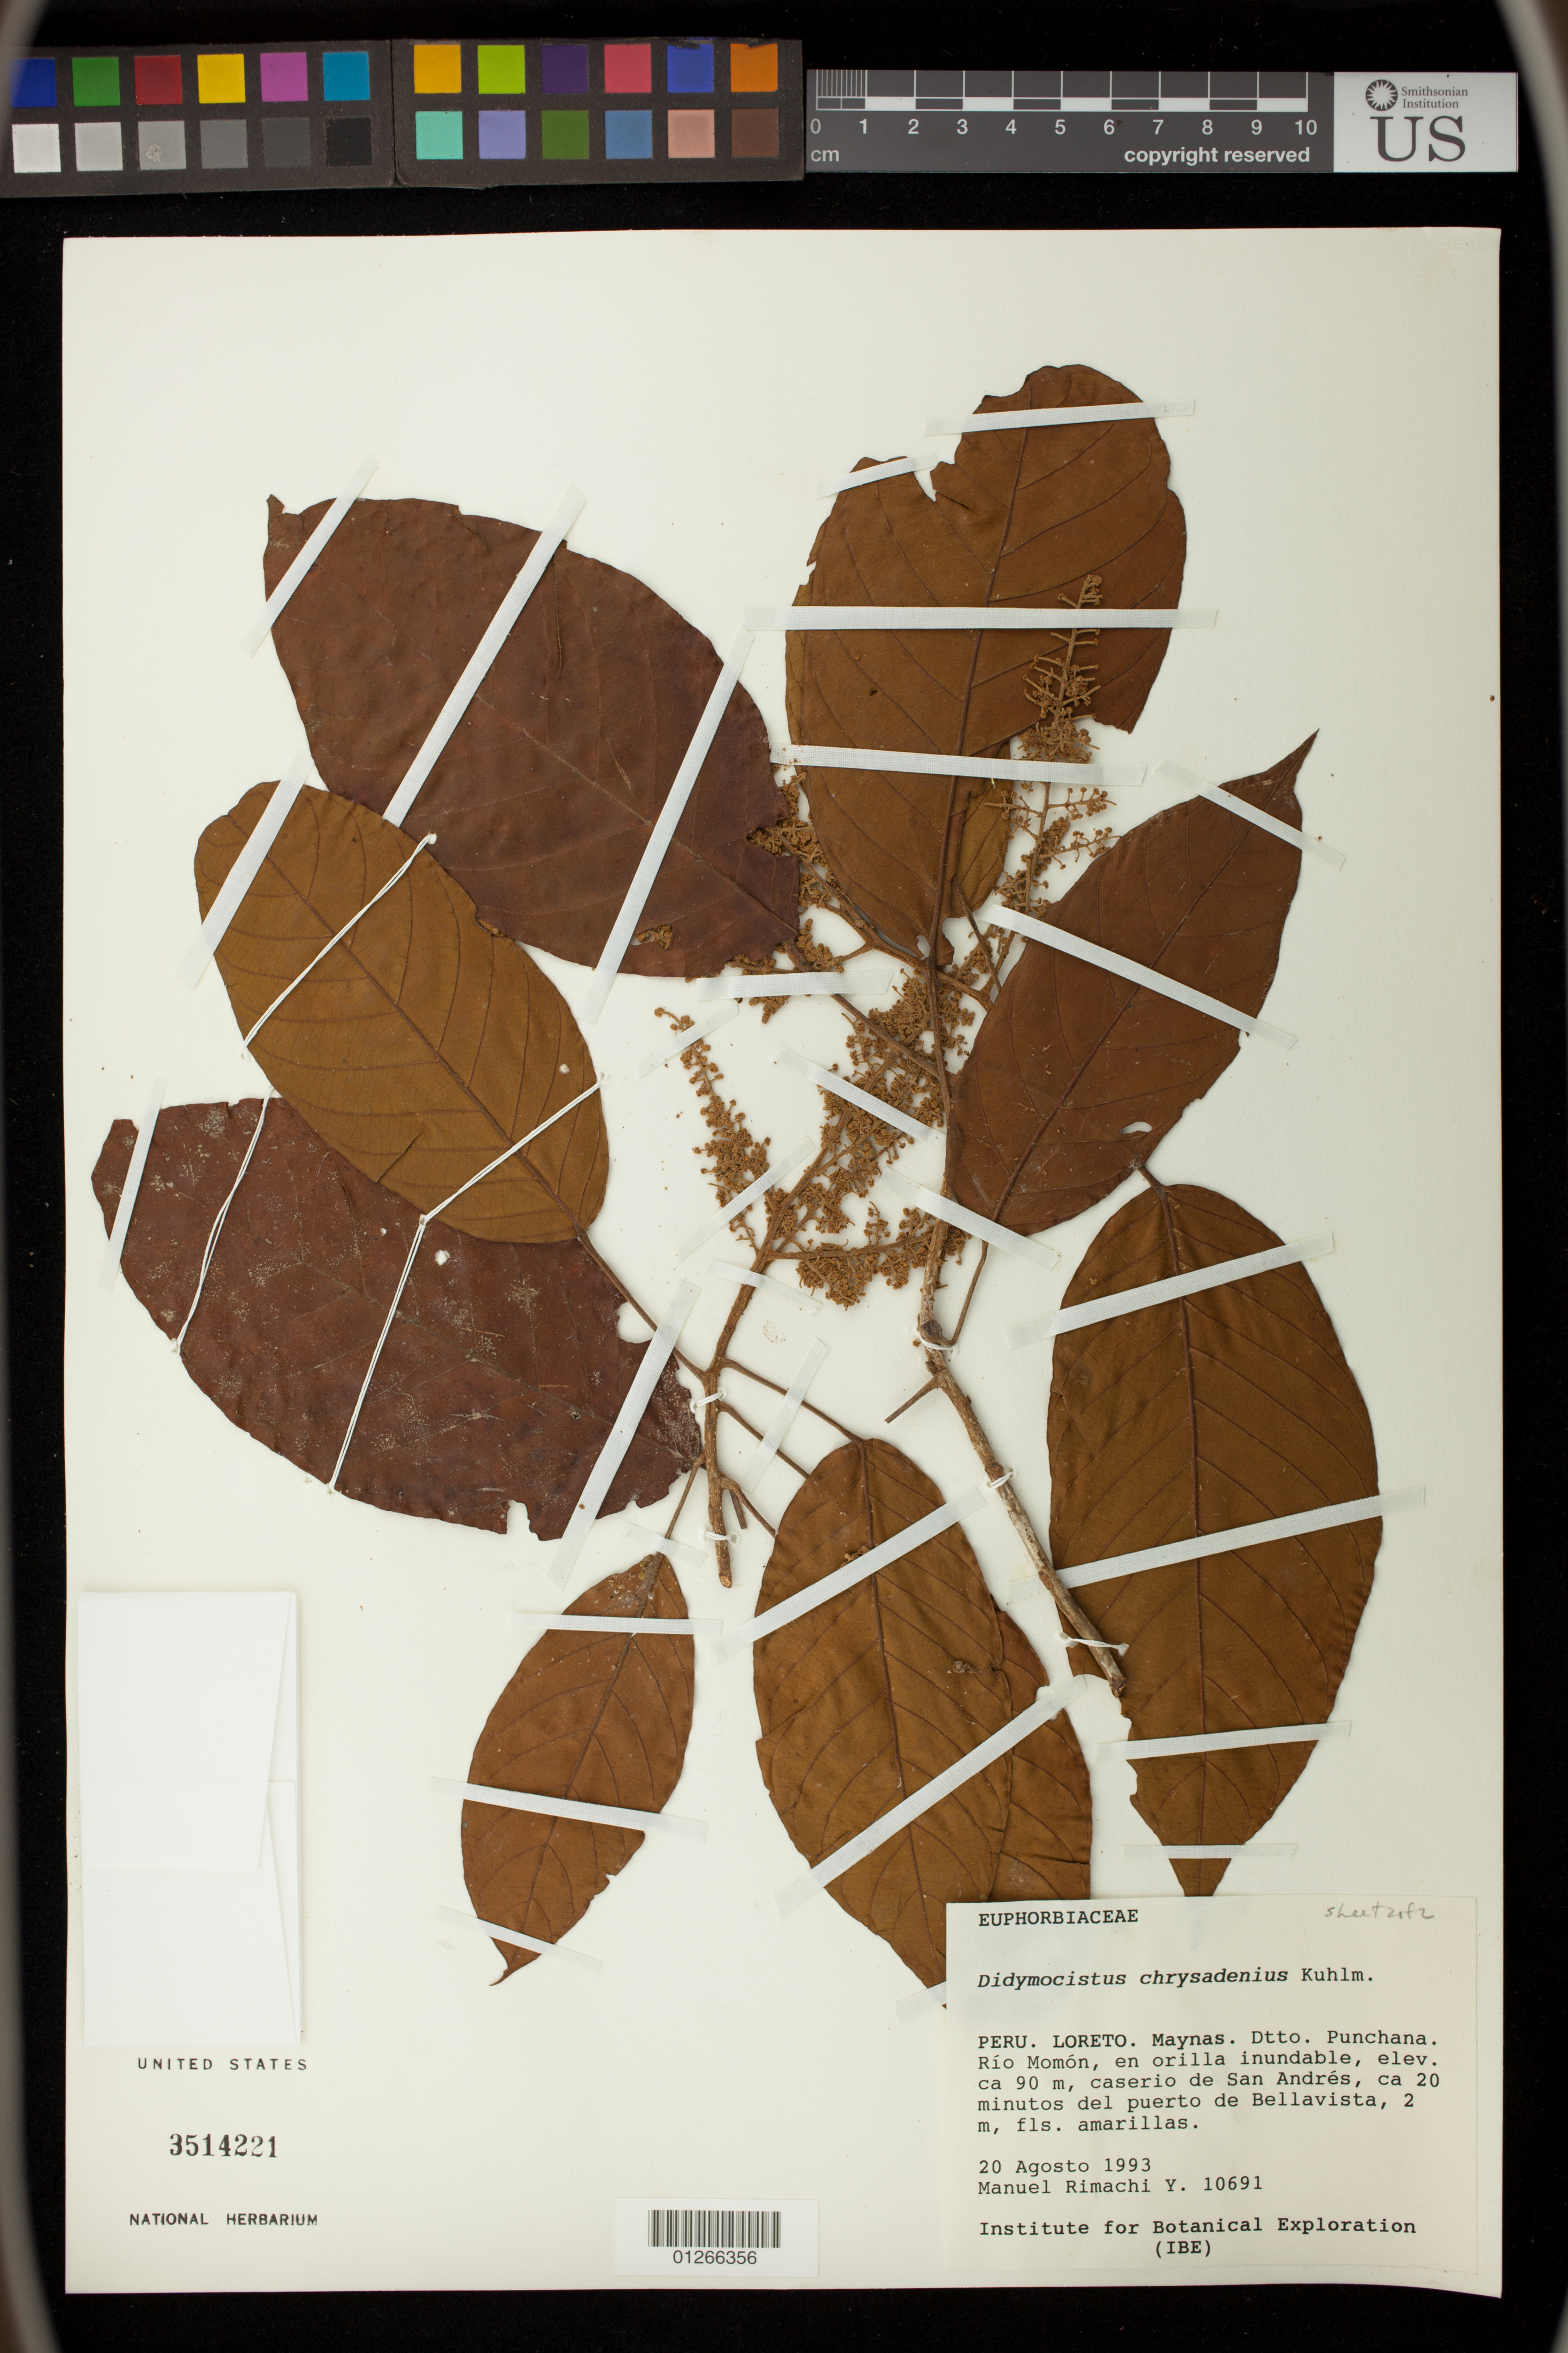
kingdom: Plantae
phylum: Tracheophyta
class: Magnoliopsida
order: Malpighiales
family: Phyllanthaceae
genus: Didymocistus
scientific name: Didymocistus chrysadenius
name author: Kuhlm.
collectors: M. Rimachi Y.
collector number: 10691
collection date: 1993-08-20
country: Peru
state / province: Loreto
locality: Maynas Dtto. Punchana. Rio Momon, caserio de San Andres, ca 20 minutos del puerto de Bellavista.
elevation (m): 90